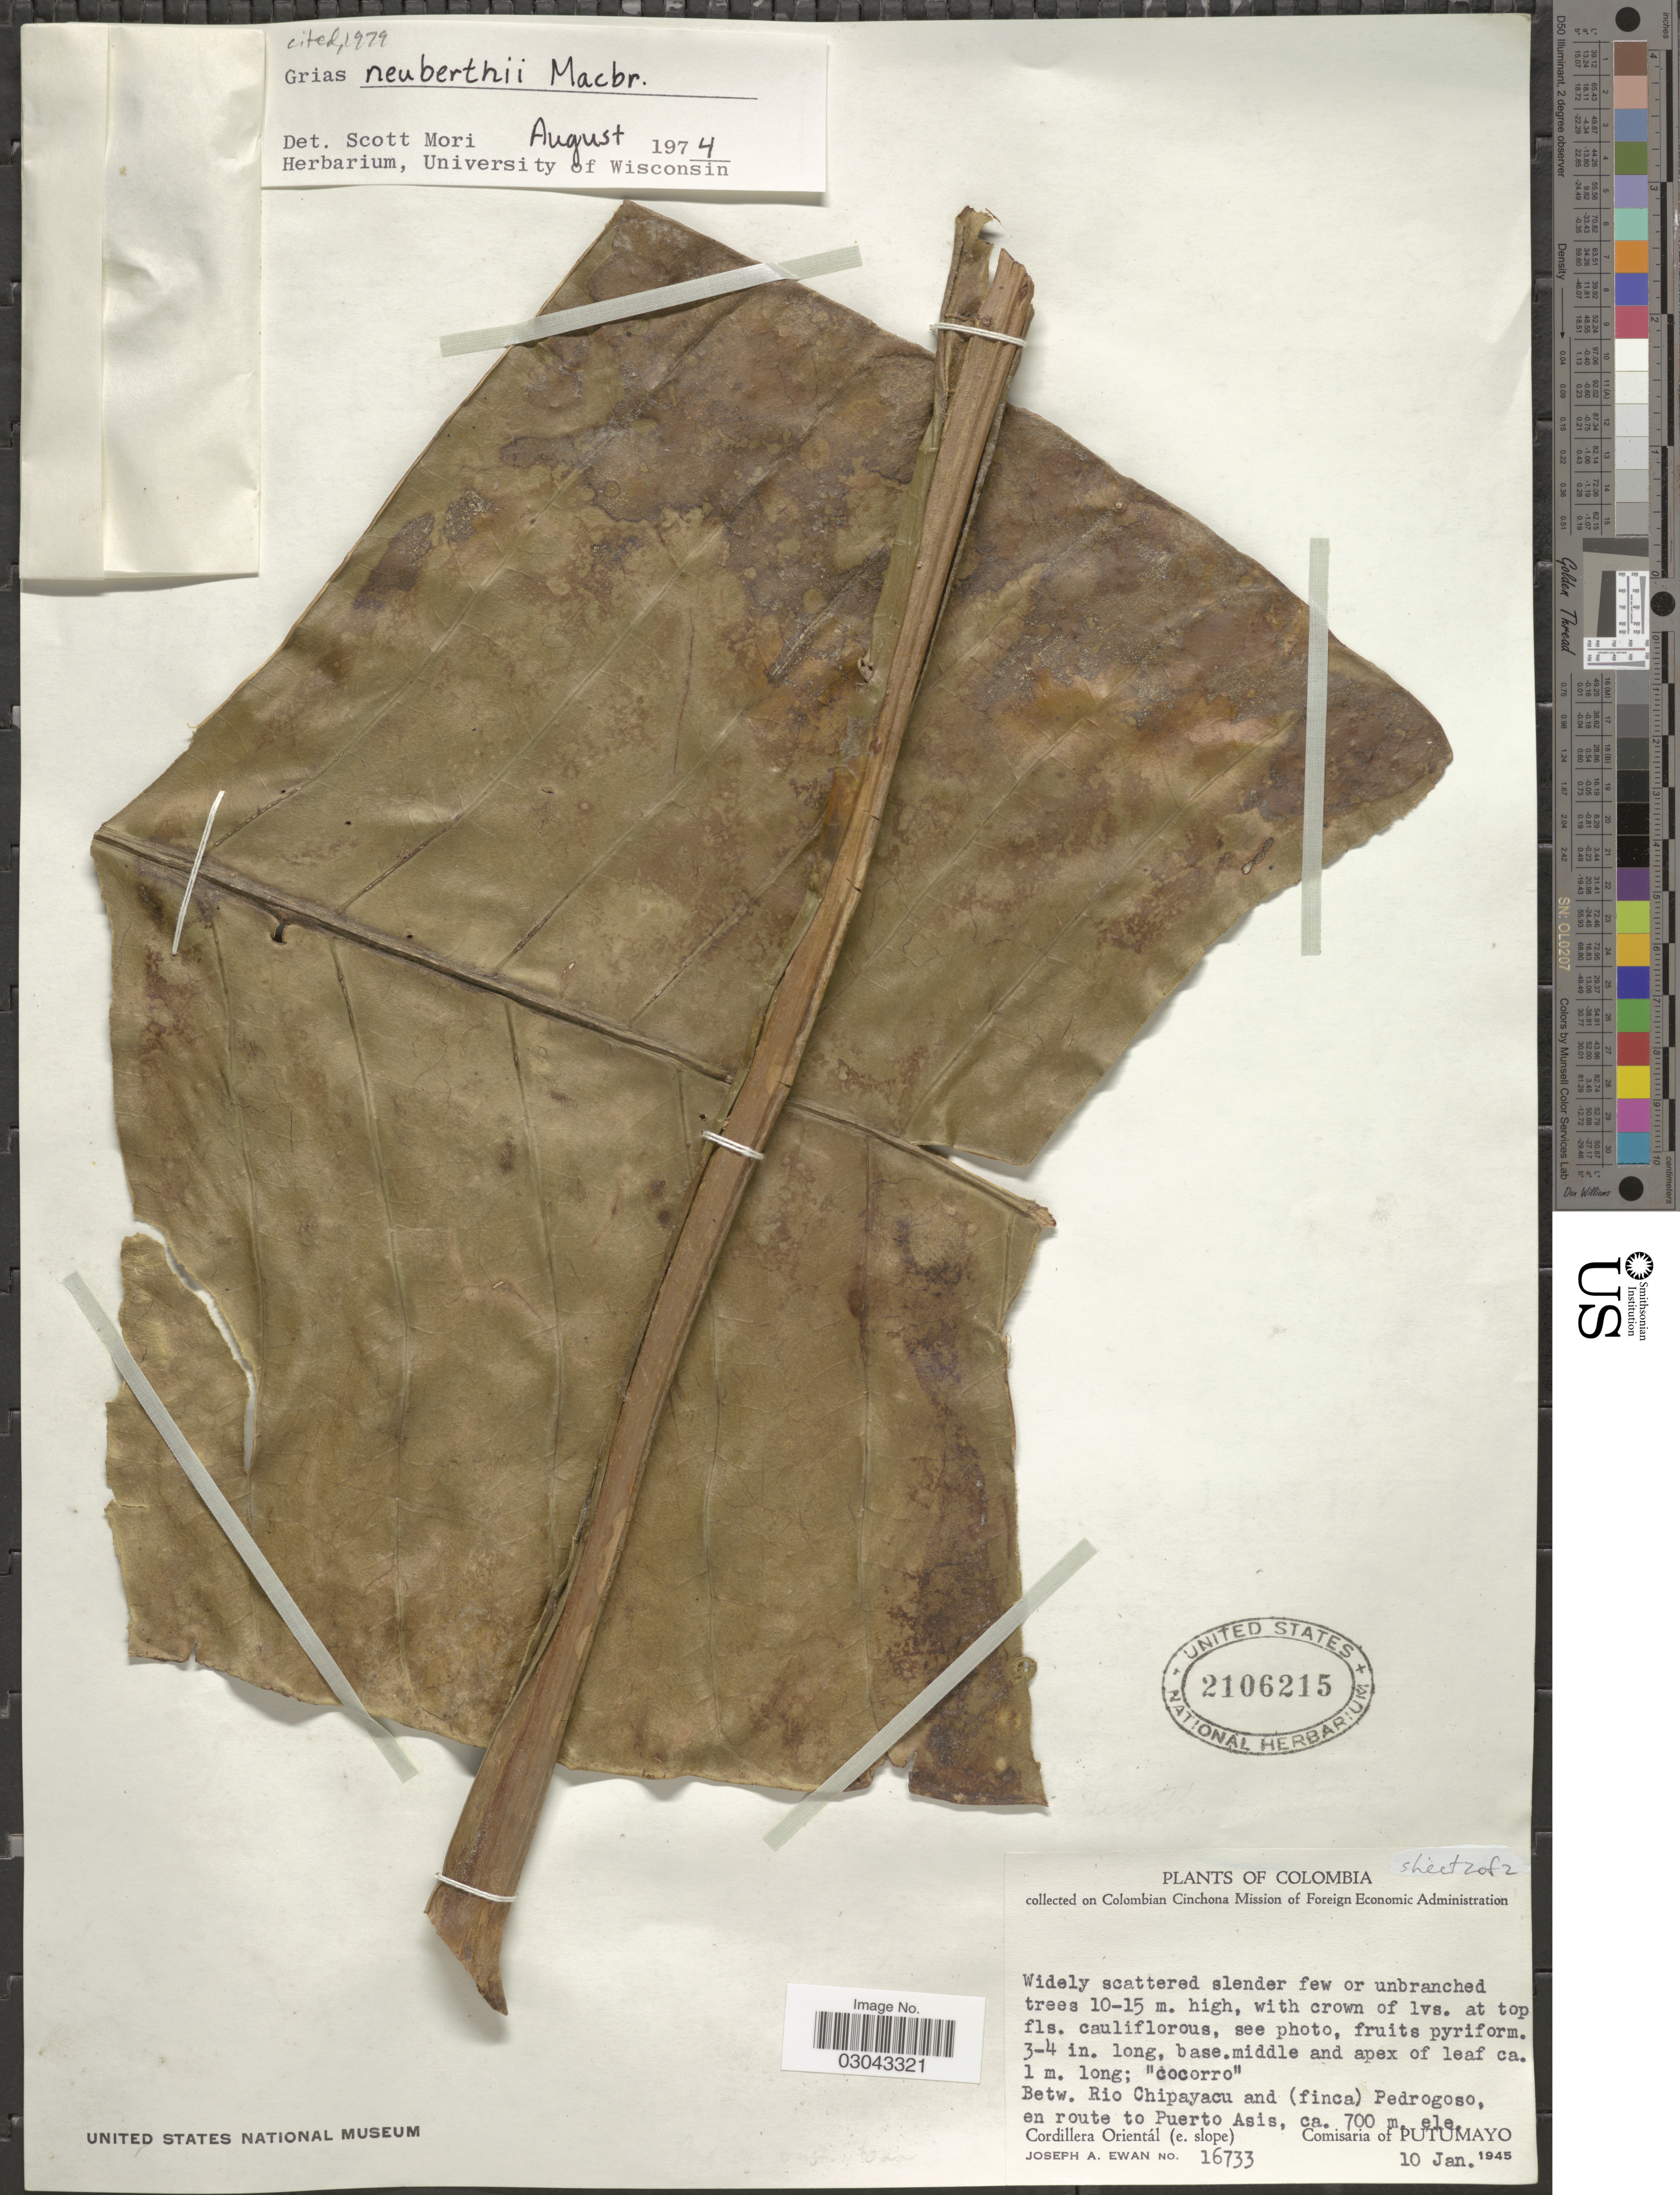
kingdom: Plantae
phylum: Tracheophyta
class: Magnoliopsida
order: Ericales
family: Lecythidaceae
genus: Grias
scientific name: Grias neuberthii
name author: J.F. Macbr.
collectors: J. A. Ewan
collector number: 16733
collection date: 1945-01-10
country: Colombia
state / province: Putumayo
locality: Betw. Rio Chipayacu and (finca) Pedrogoso, en route to Puerto Asis, Cordillera Orientál (e. slope), Comisaria of Putumayo.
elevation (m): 700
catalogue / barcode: US 2106215